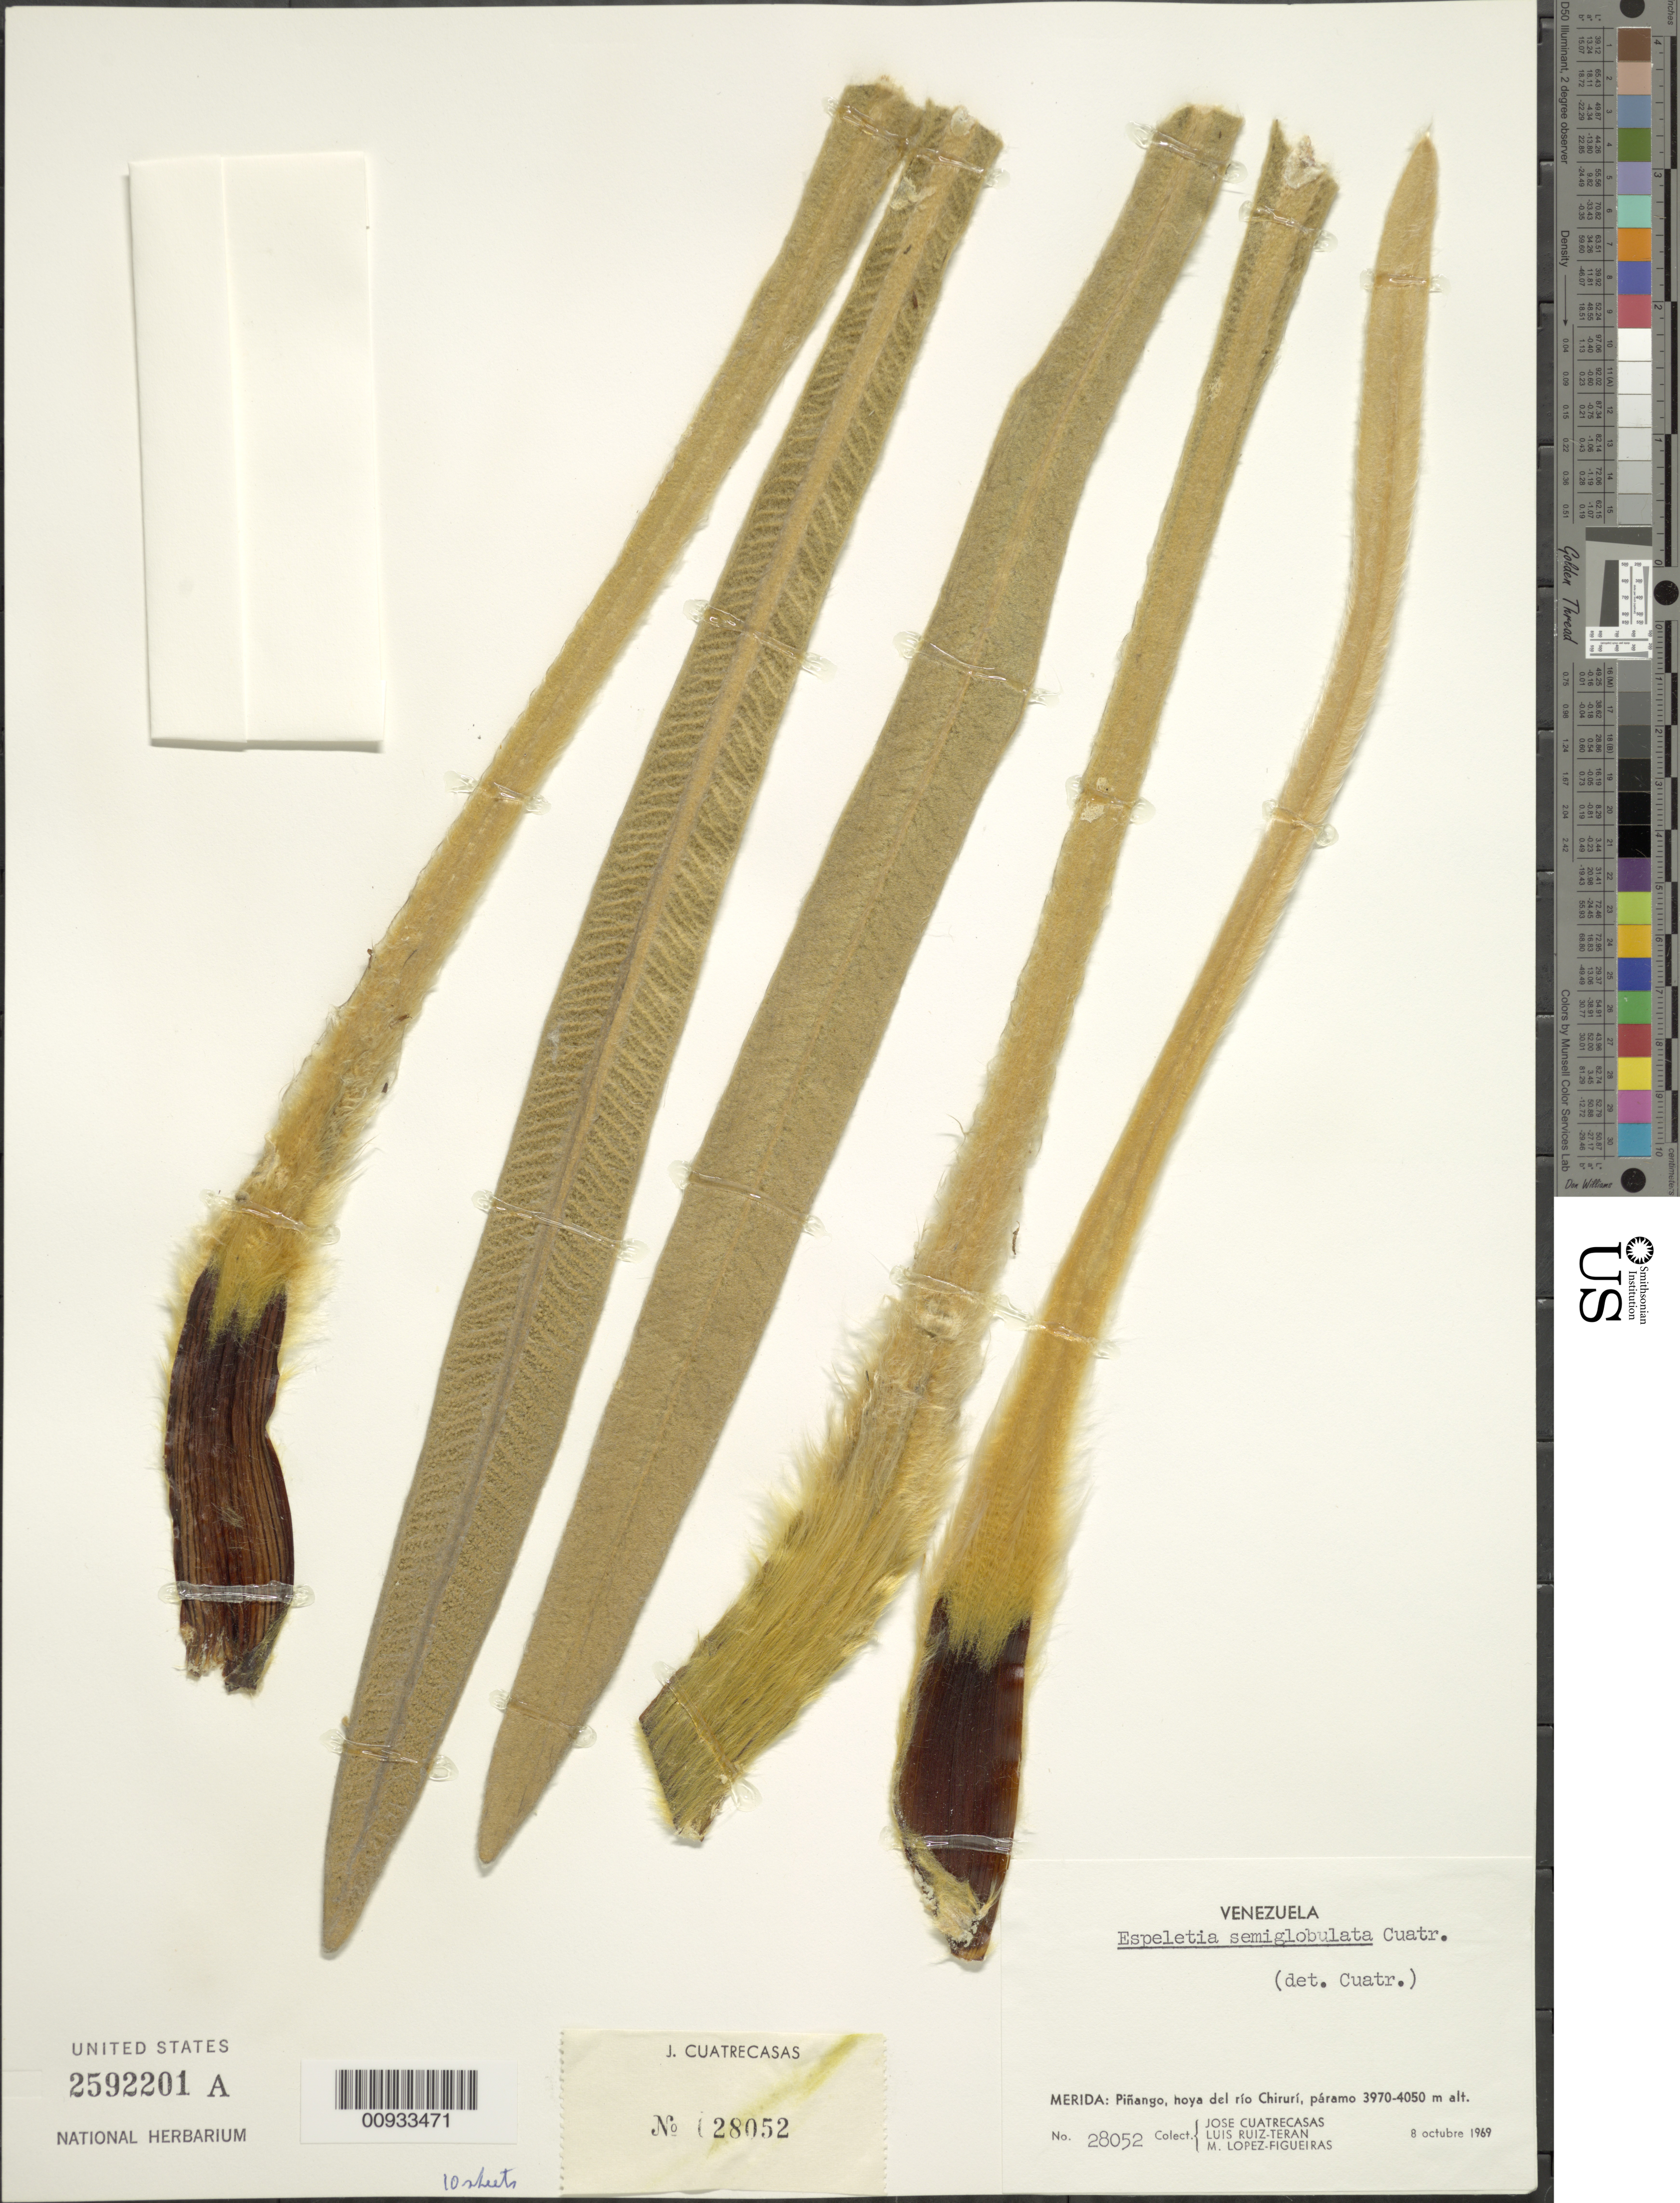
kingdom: Plantae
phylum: Tracheophyta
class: Magnoliopsida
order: Asterales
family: Asteraceae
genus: Espeletia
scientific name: Espeletia semiglobulata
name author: Cuatrec.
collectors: J. Cuatrecasas, L. Teran & M. López Figueiras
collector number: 28052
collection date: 1969-10-08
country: Venezuela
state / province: Mérida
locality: Pinango, hoya del rio Chiruri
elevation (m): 3970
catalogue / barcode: US 2592201A